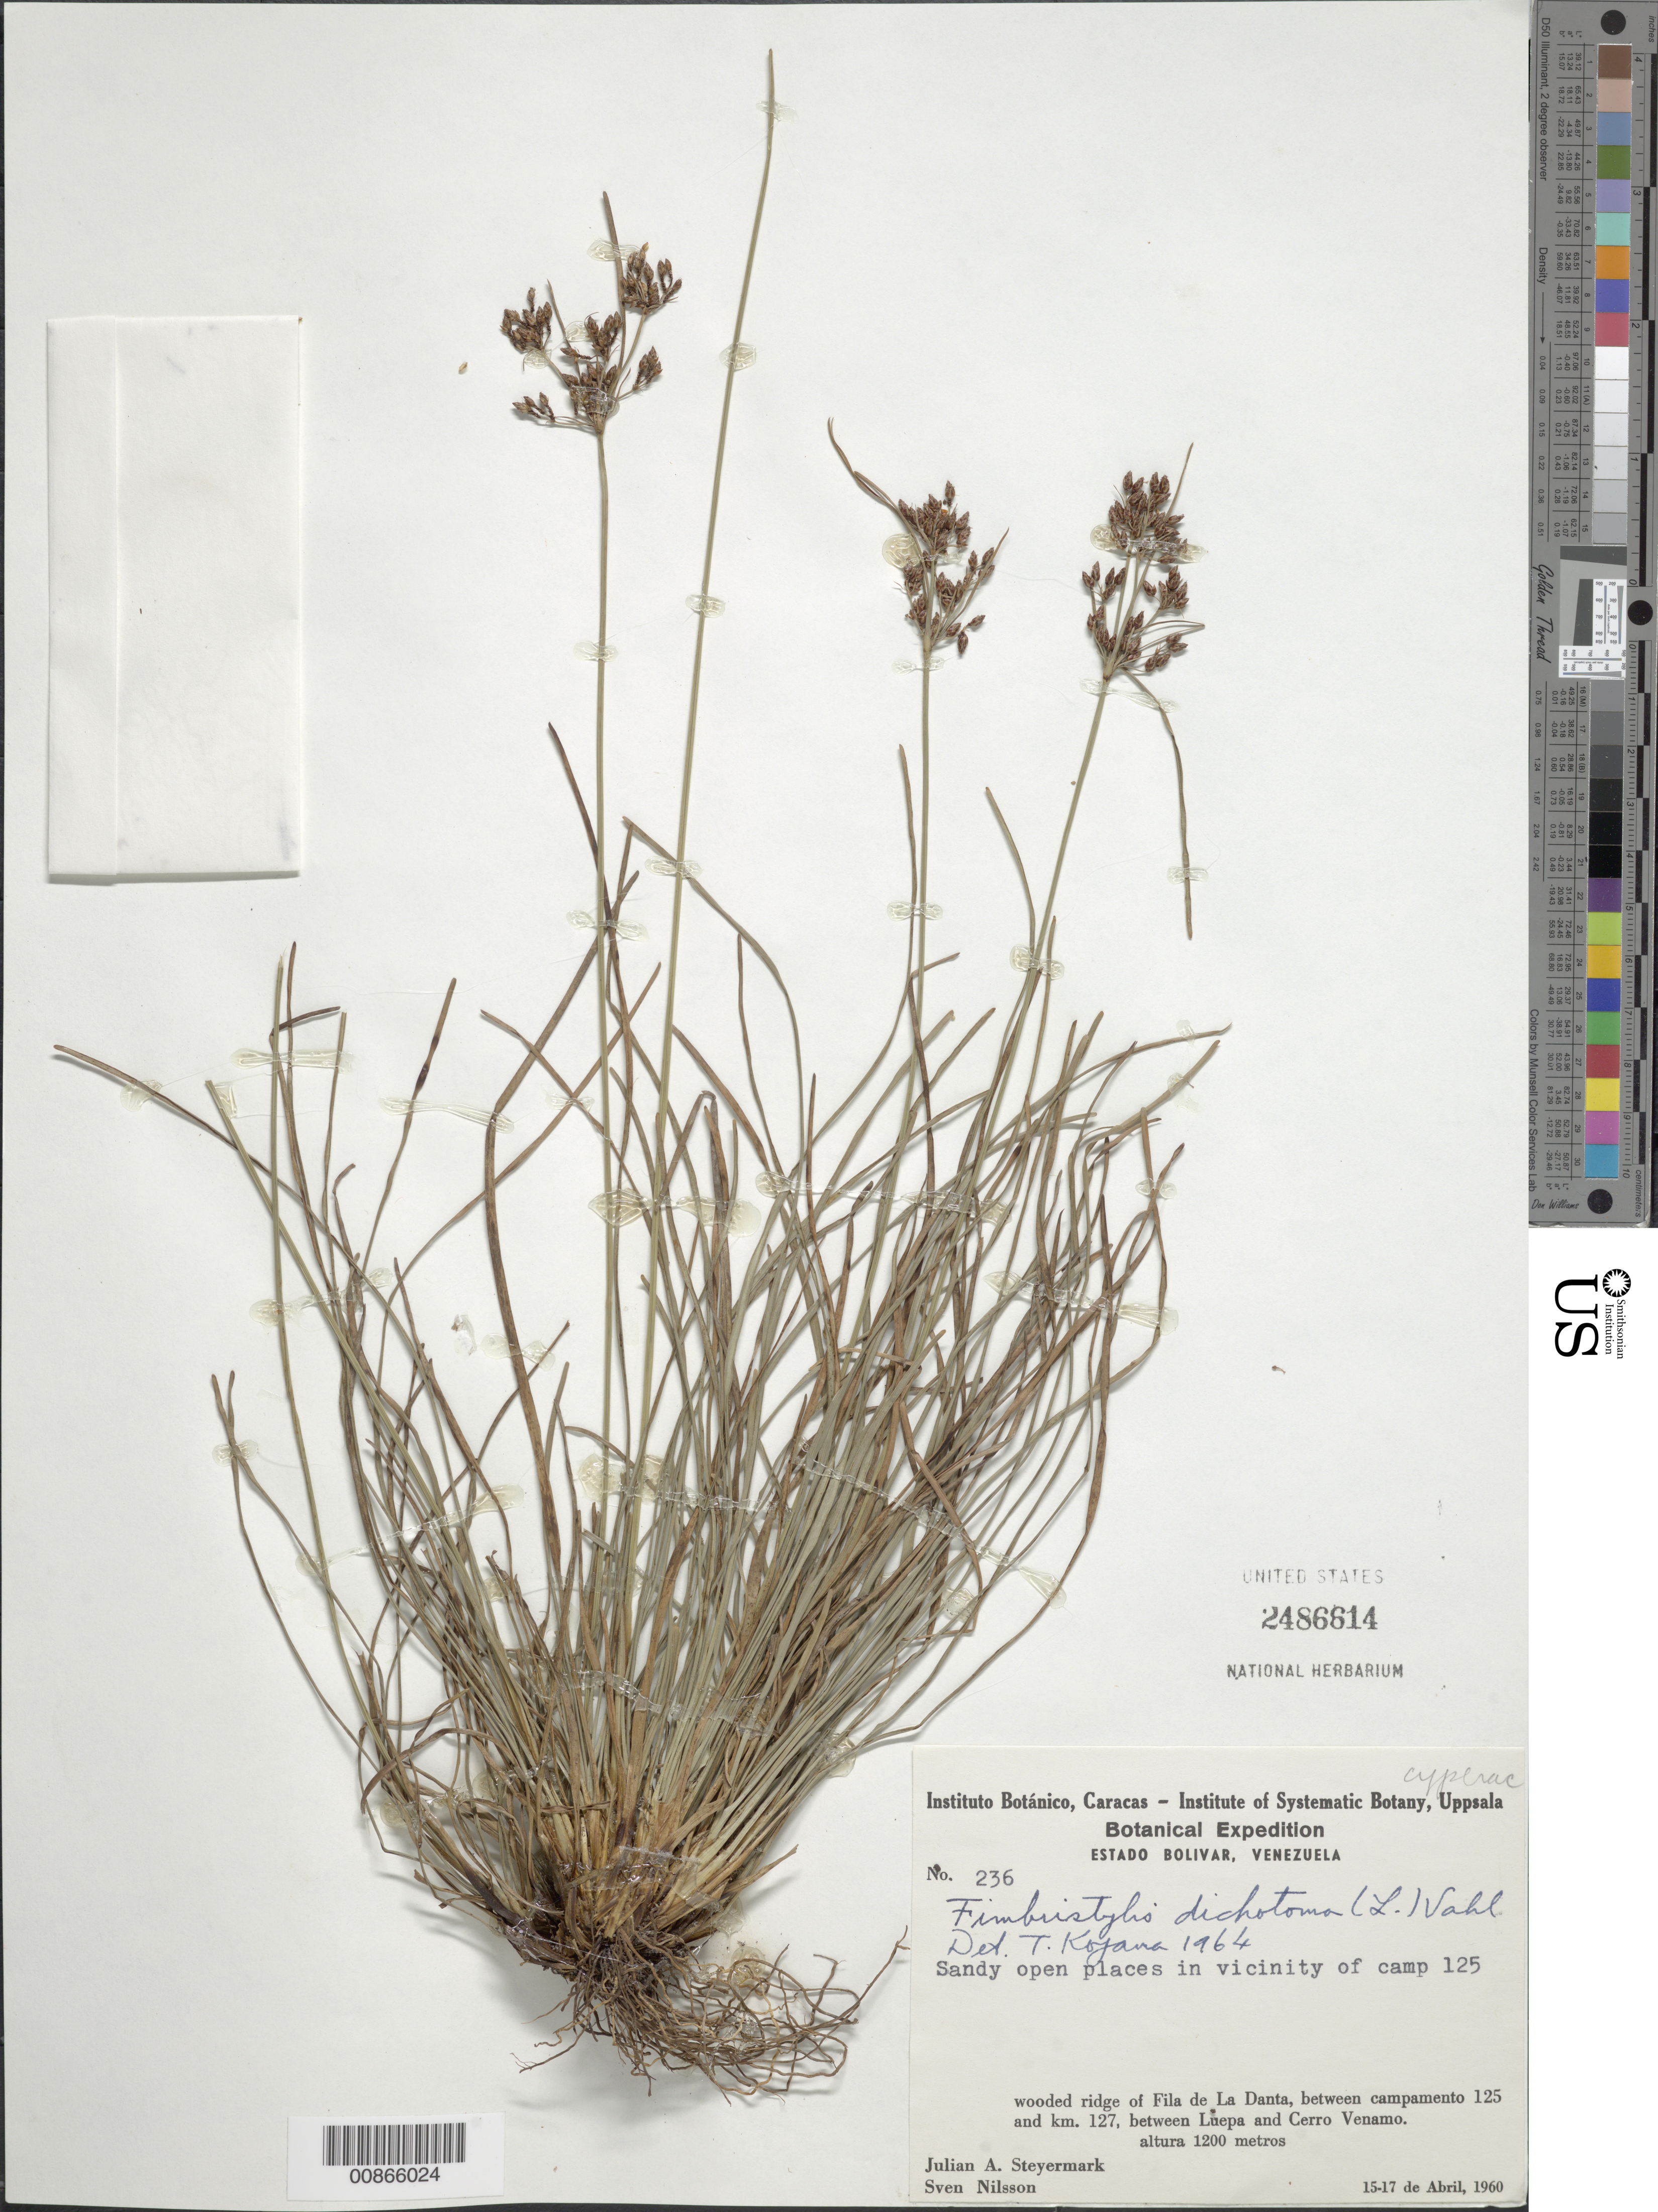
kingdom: Plantae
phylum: Tracheophyta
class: Liliopsida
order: Poales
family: Cyperaceae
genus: Fimbristylis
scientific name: Fimbristylis dichotoma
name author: (L.) Vahl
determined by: Koyama, Tetsuo M.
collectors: J. Steyermark & S. Nilsson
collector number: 60 236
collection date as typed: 15-Apr-60 to 17-Apr-60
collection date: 1960-04-15/1960-04-17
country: Venezuela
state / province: Bolívar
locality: Fila La Danta, following the provisional carretera between campamento 125 and km 127, between Luepa and cerro Venamo; vicinity of camp at km 125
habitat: Wooded ridge; sandy open places in vicinity of camp 125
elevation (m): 1200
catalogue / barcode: US 2486614